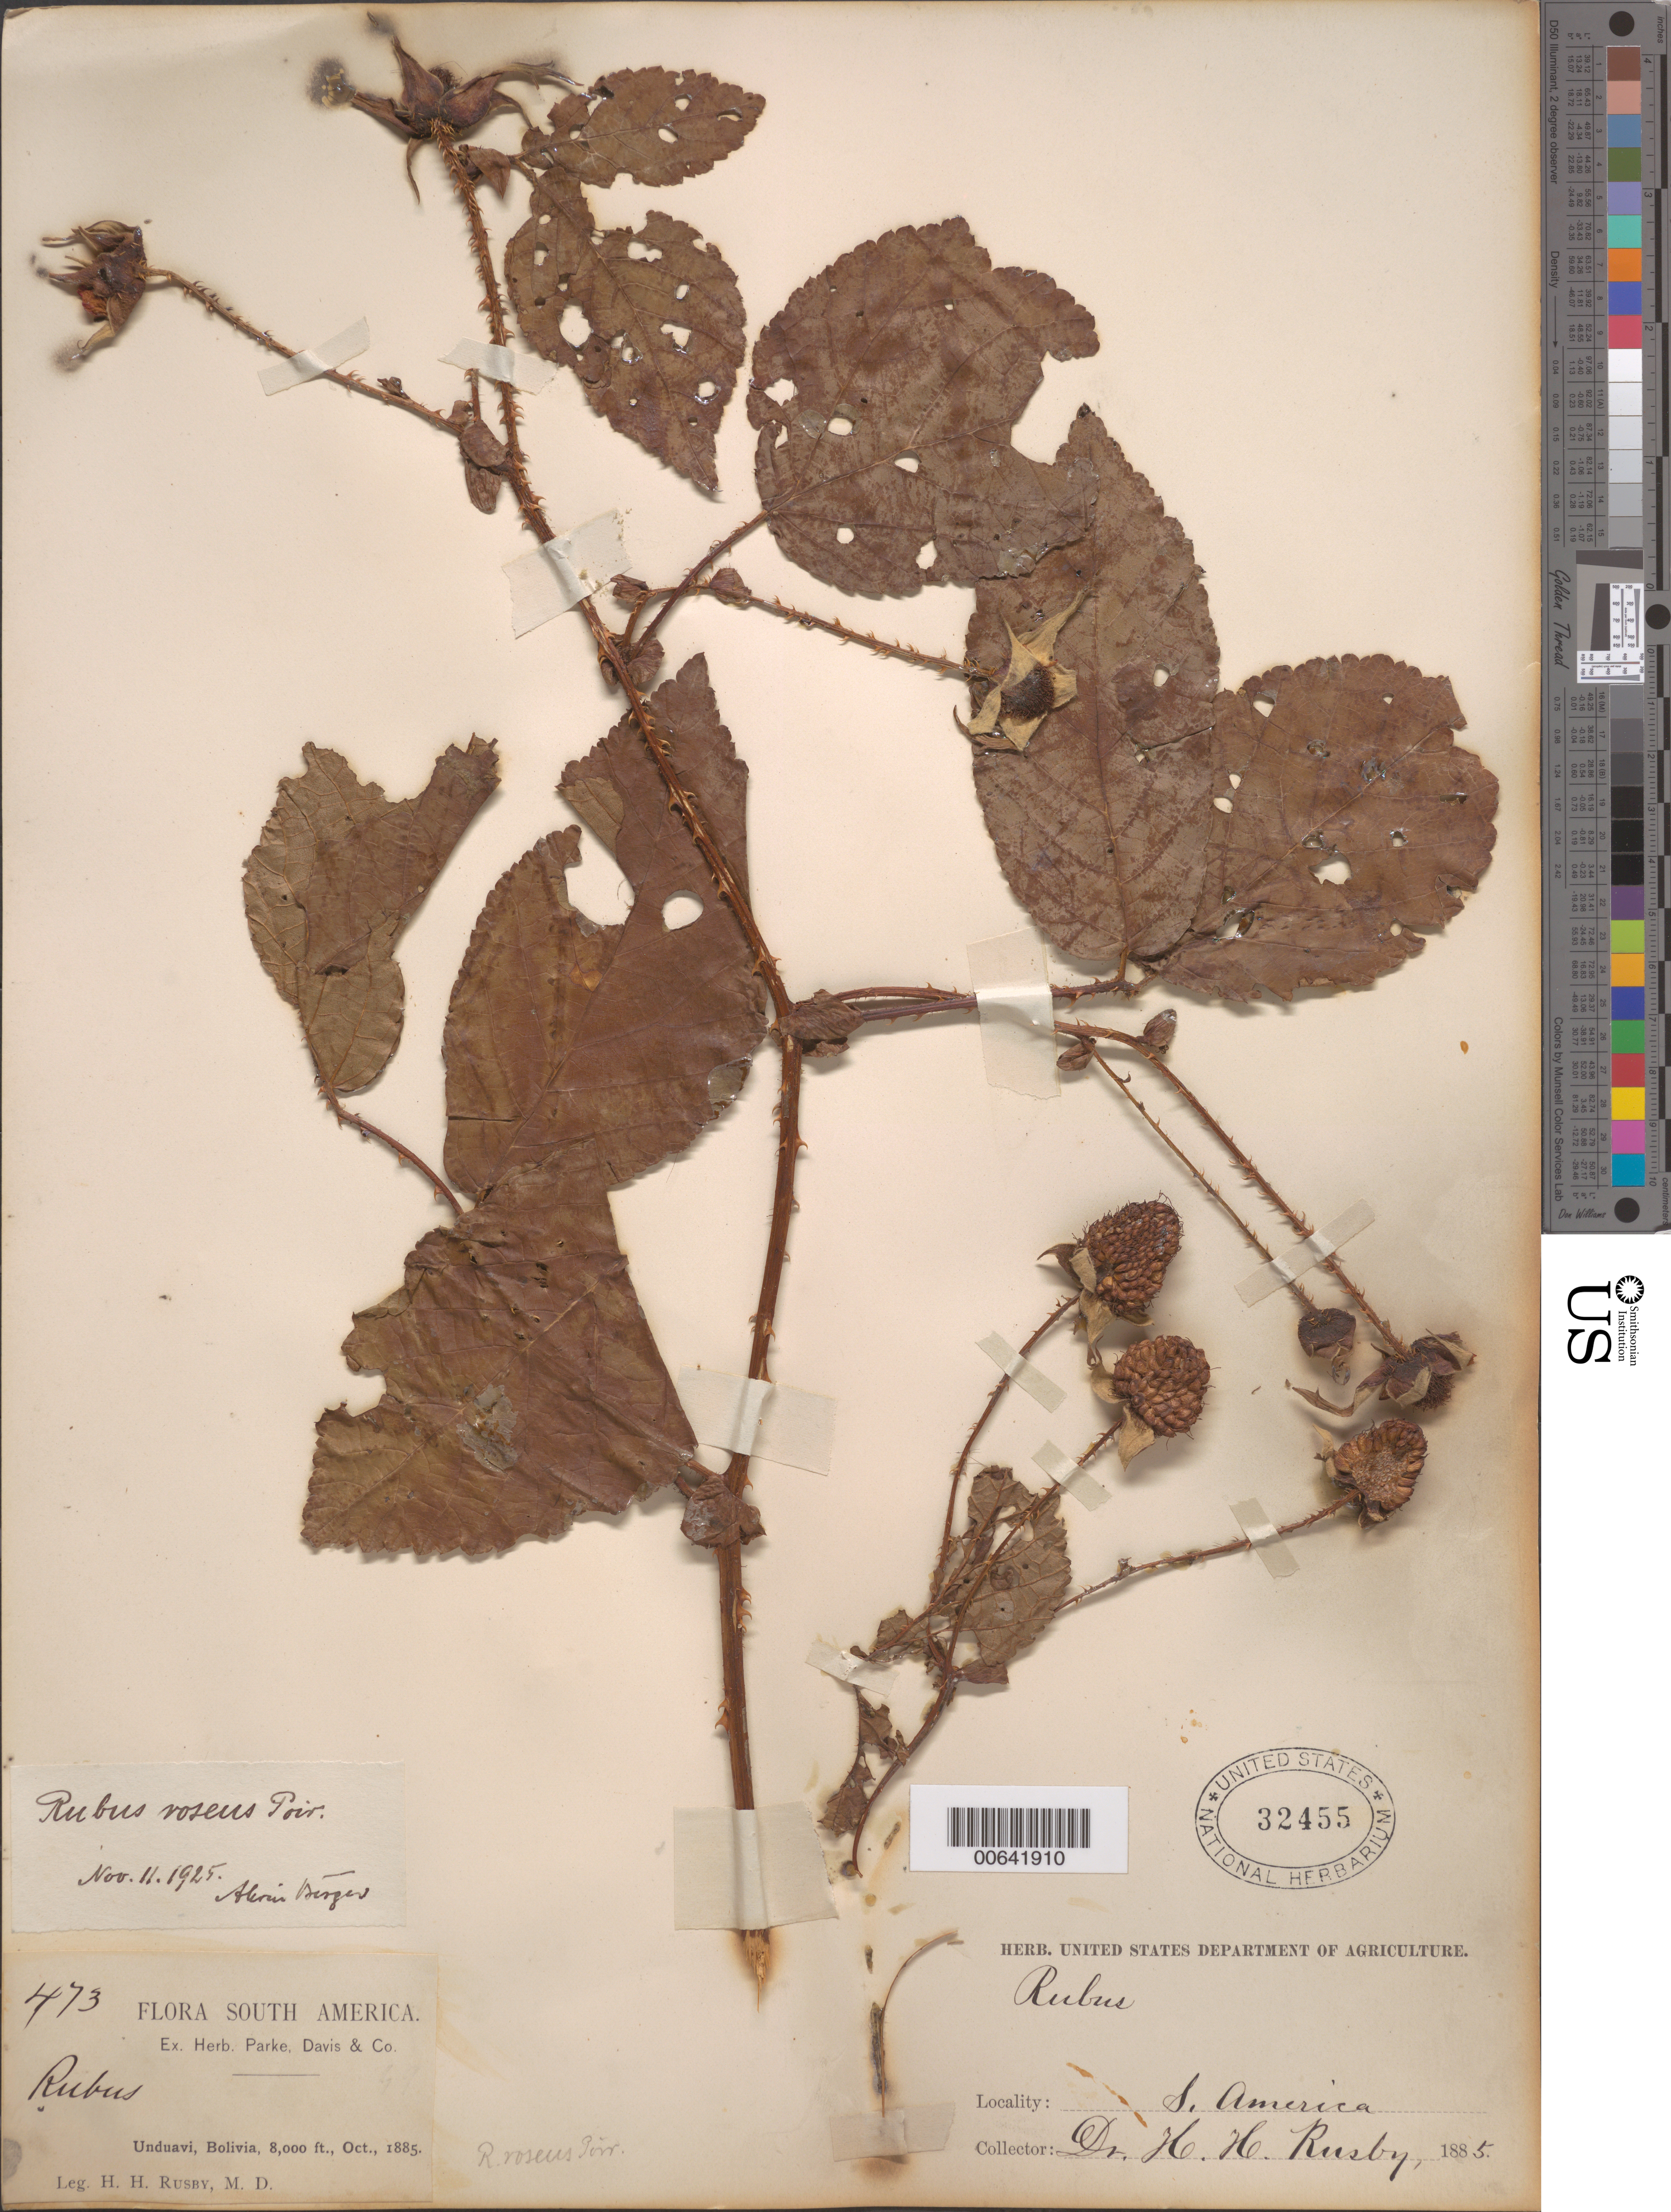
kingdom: Plantae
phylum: Tracheophyta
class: Magnoliopsida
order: Rosales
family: Rosaceae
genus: Rubus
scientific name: Rubus roseus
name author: Poir.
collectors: H. H. Rusby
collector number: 473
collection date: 1885-10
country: Bolivia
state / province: La Paz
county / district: Nor Yungas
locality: Unduavi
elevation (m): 2438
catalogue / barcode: US 32455